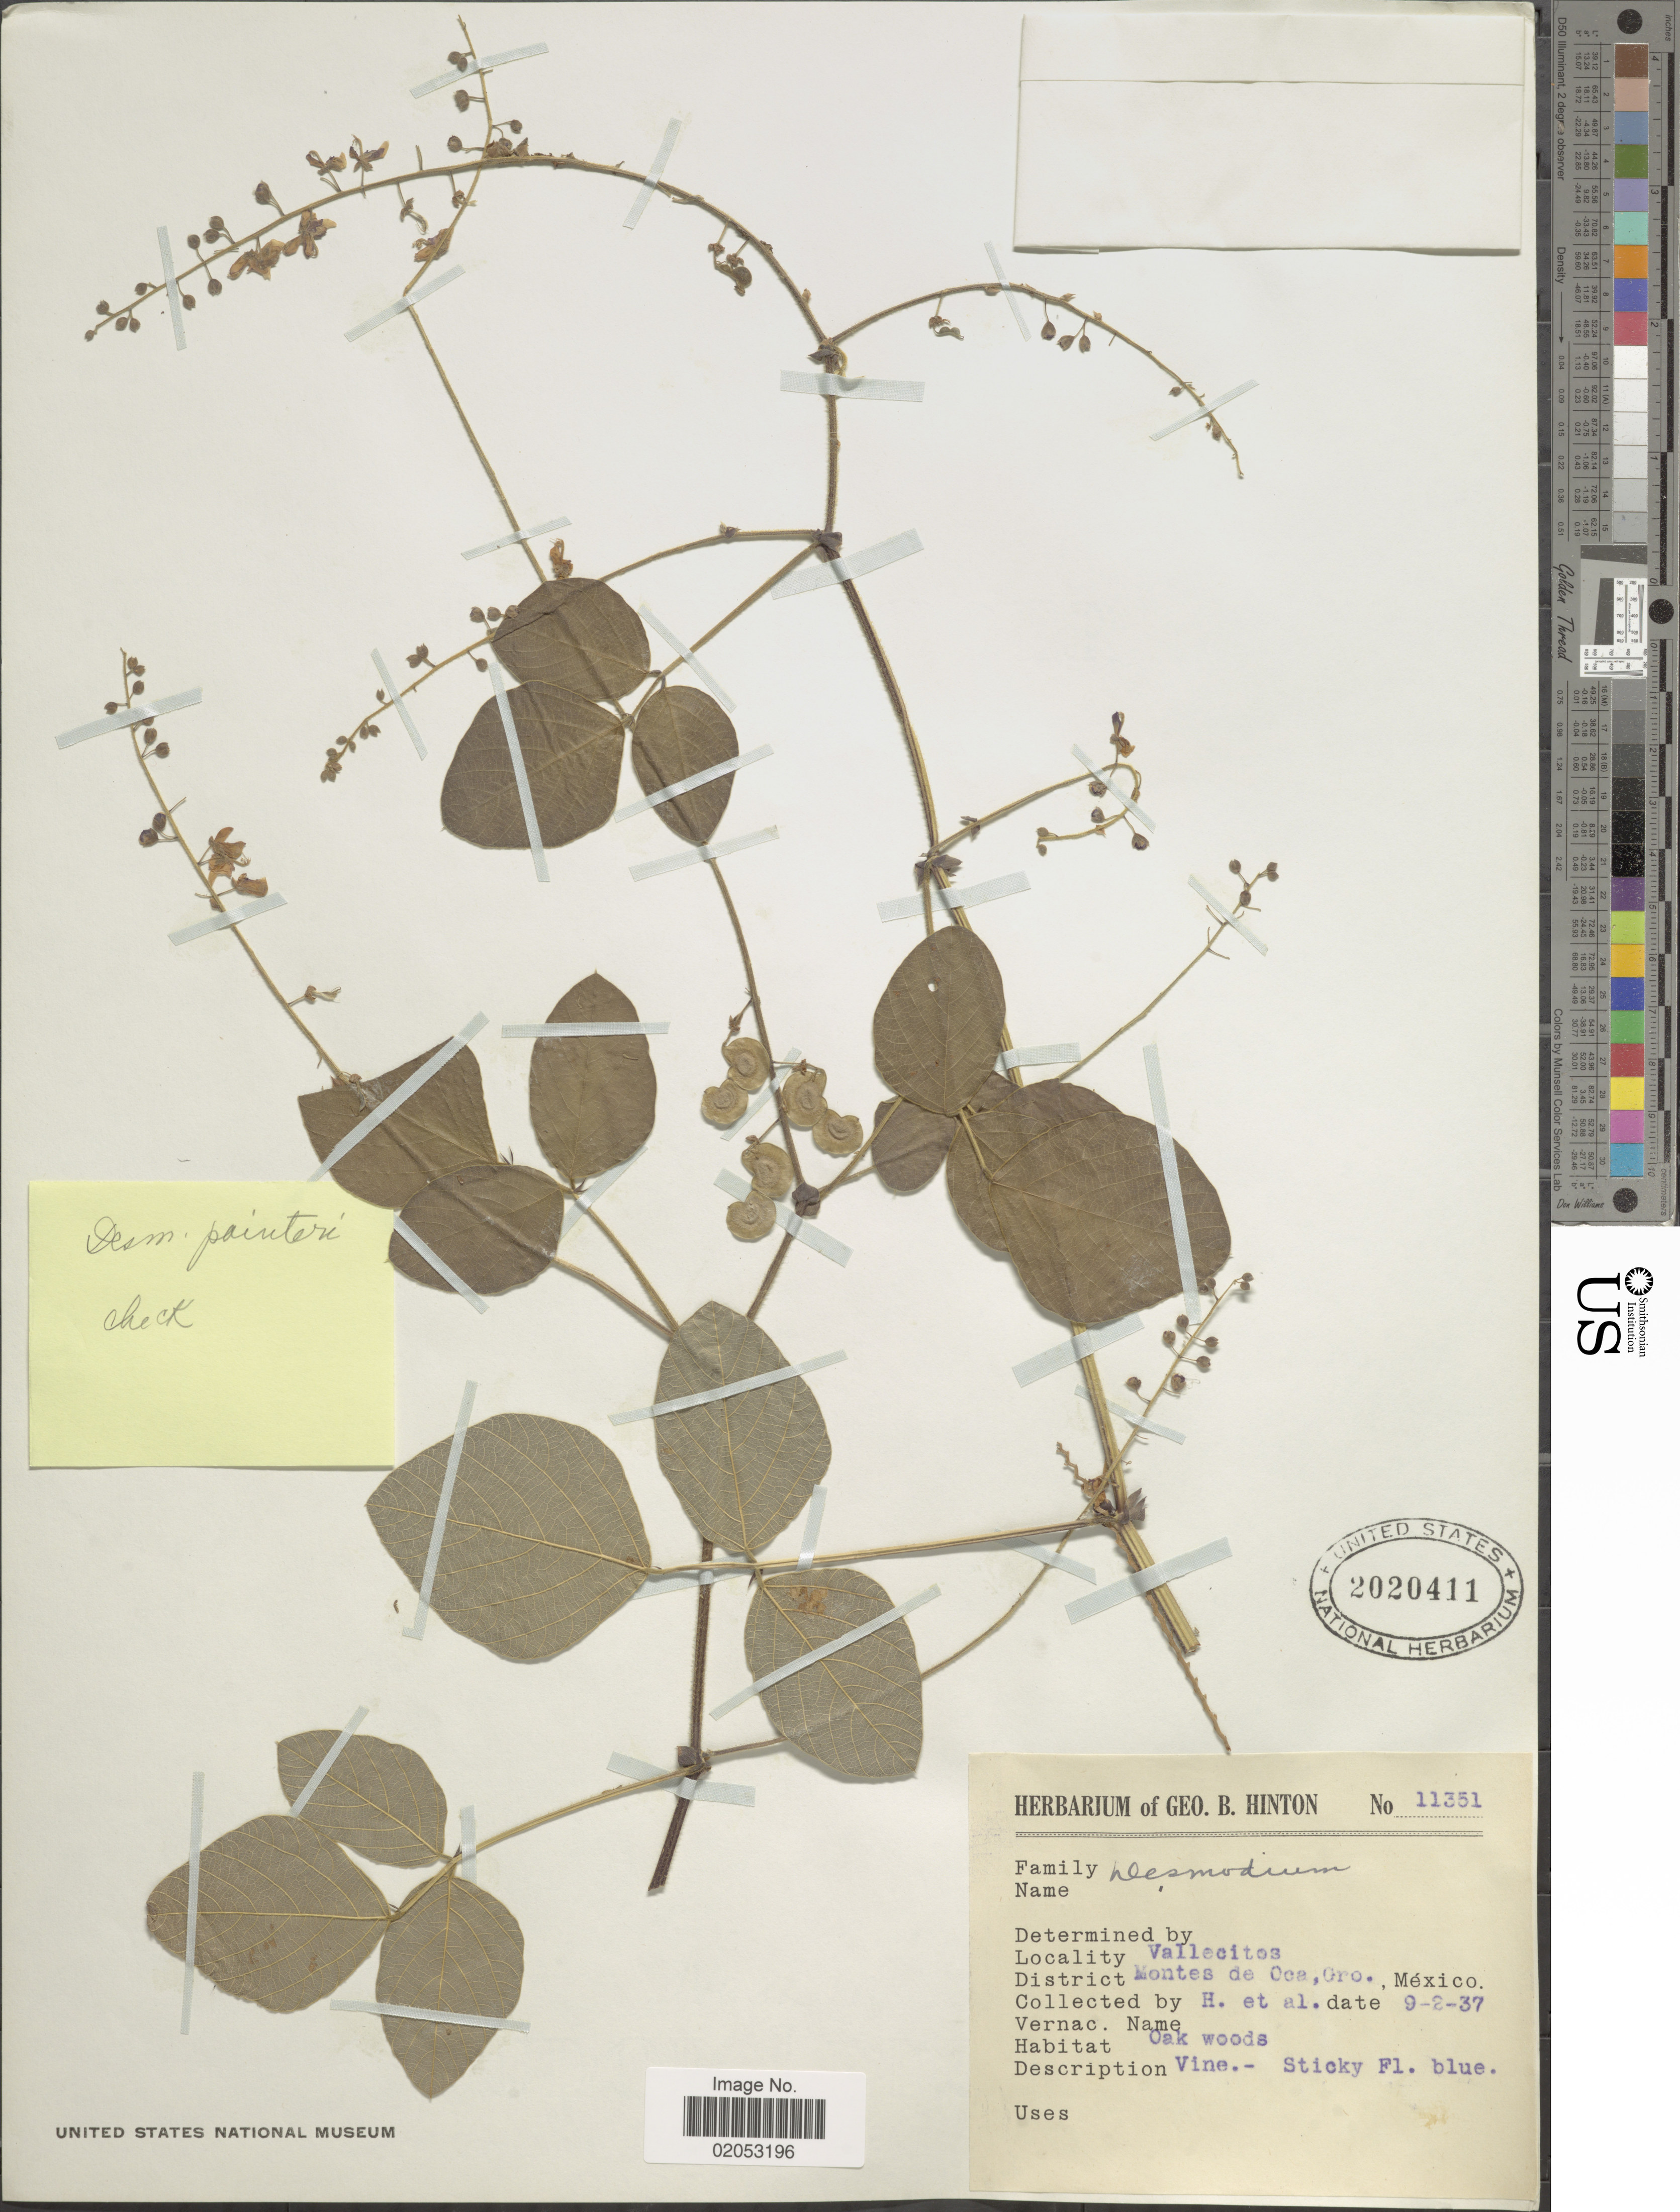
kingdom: Plantae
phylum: Tracheophyta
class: Magnoliopsida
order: Fabales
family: Fabaceae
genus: Desmodium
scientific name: Desmodium sp.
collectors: G. B. Hinton & et al.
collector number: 11351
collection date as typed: Transcribed d/m/y: 2/9/37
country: Mexico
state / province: Guerrero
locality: Vallecitos, District Montes de Oca, Gro.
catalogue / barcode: US 2020411